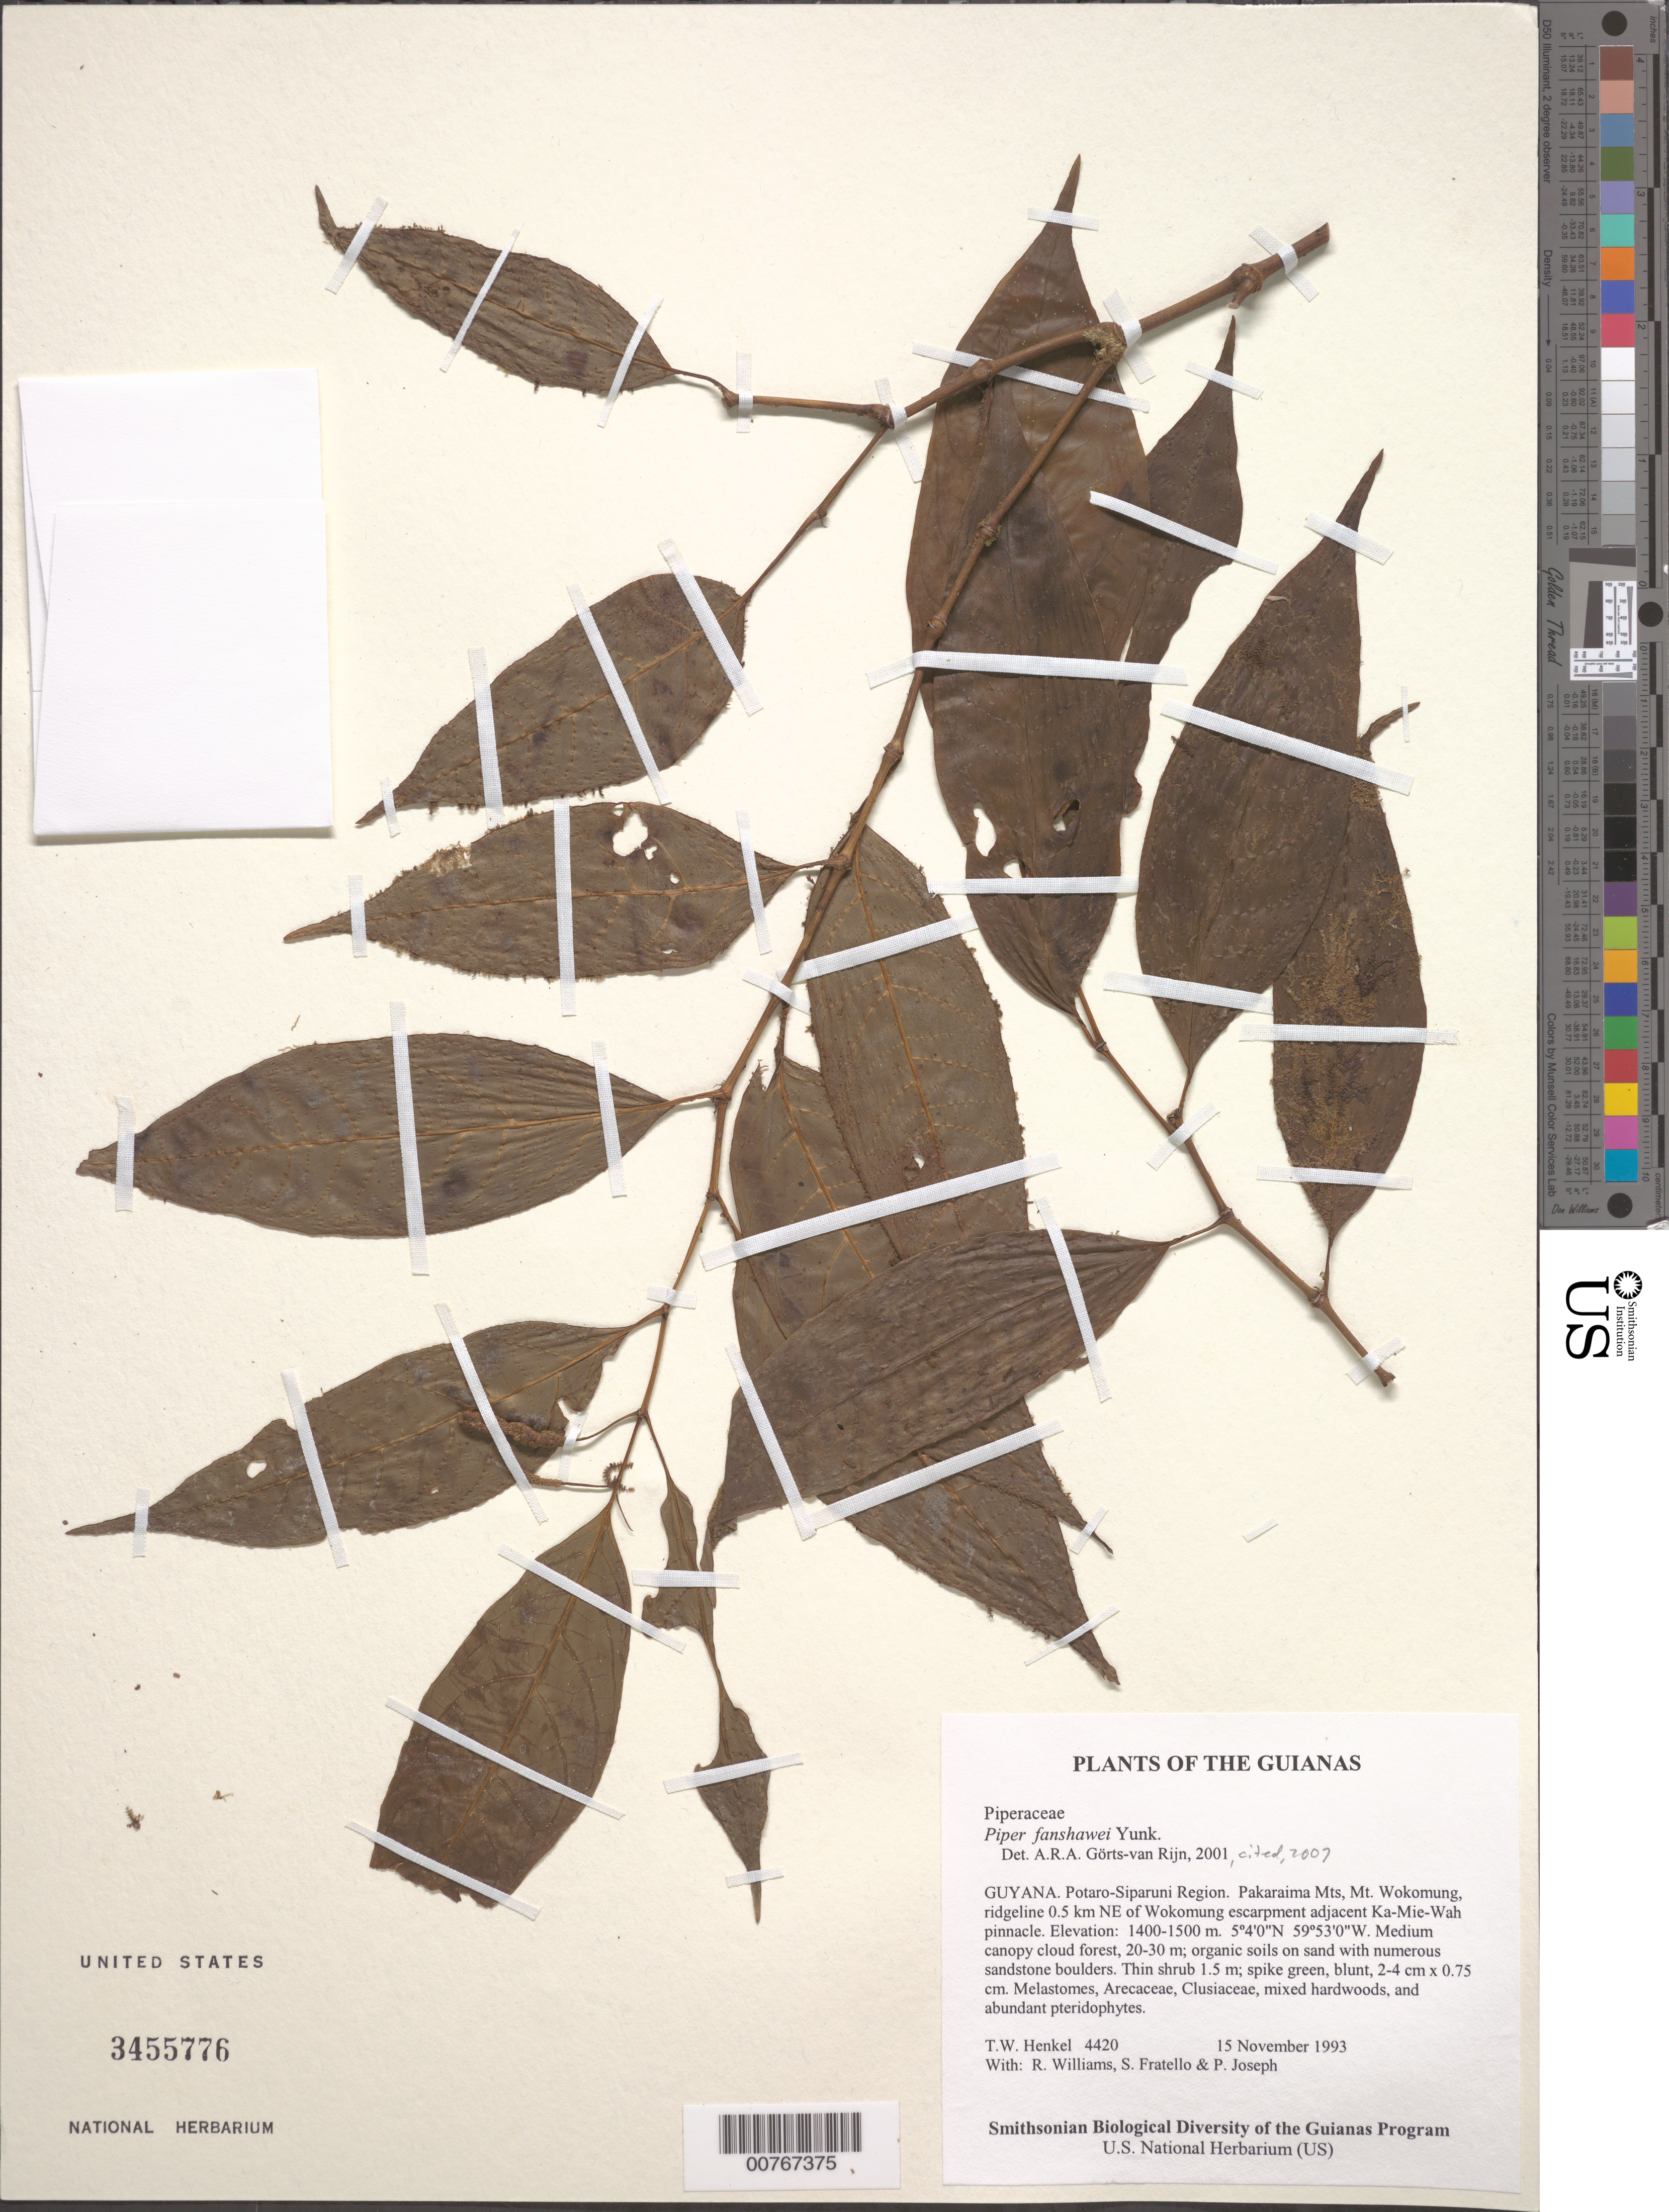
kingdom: Plantae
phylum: Tracheophyta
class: Magnoliopsida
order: Piperales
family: Piperaceae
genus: Piper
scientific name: Piper fanshawei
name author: Yunck.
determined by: Görts-van Rijn, A. R. A.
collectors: T. Henkel, R. Williams, S. Fratello & P. Joseph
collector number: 4420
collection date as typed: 15 November 1993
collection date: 1993-11-15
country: Guyana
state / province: Potaro-Siparuni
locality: Pakaraima Mts, Mt. Wokomung, ridgeline 0.5 km NE of Wokomung escarpment adjacent Ka-Mie-Wah pinnacle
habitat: Medium canopy cloud forest, 20-30 m; organic soils on sand with numerous sandstone boulders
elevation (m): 1400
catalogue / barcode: US 3455776